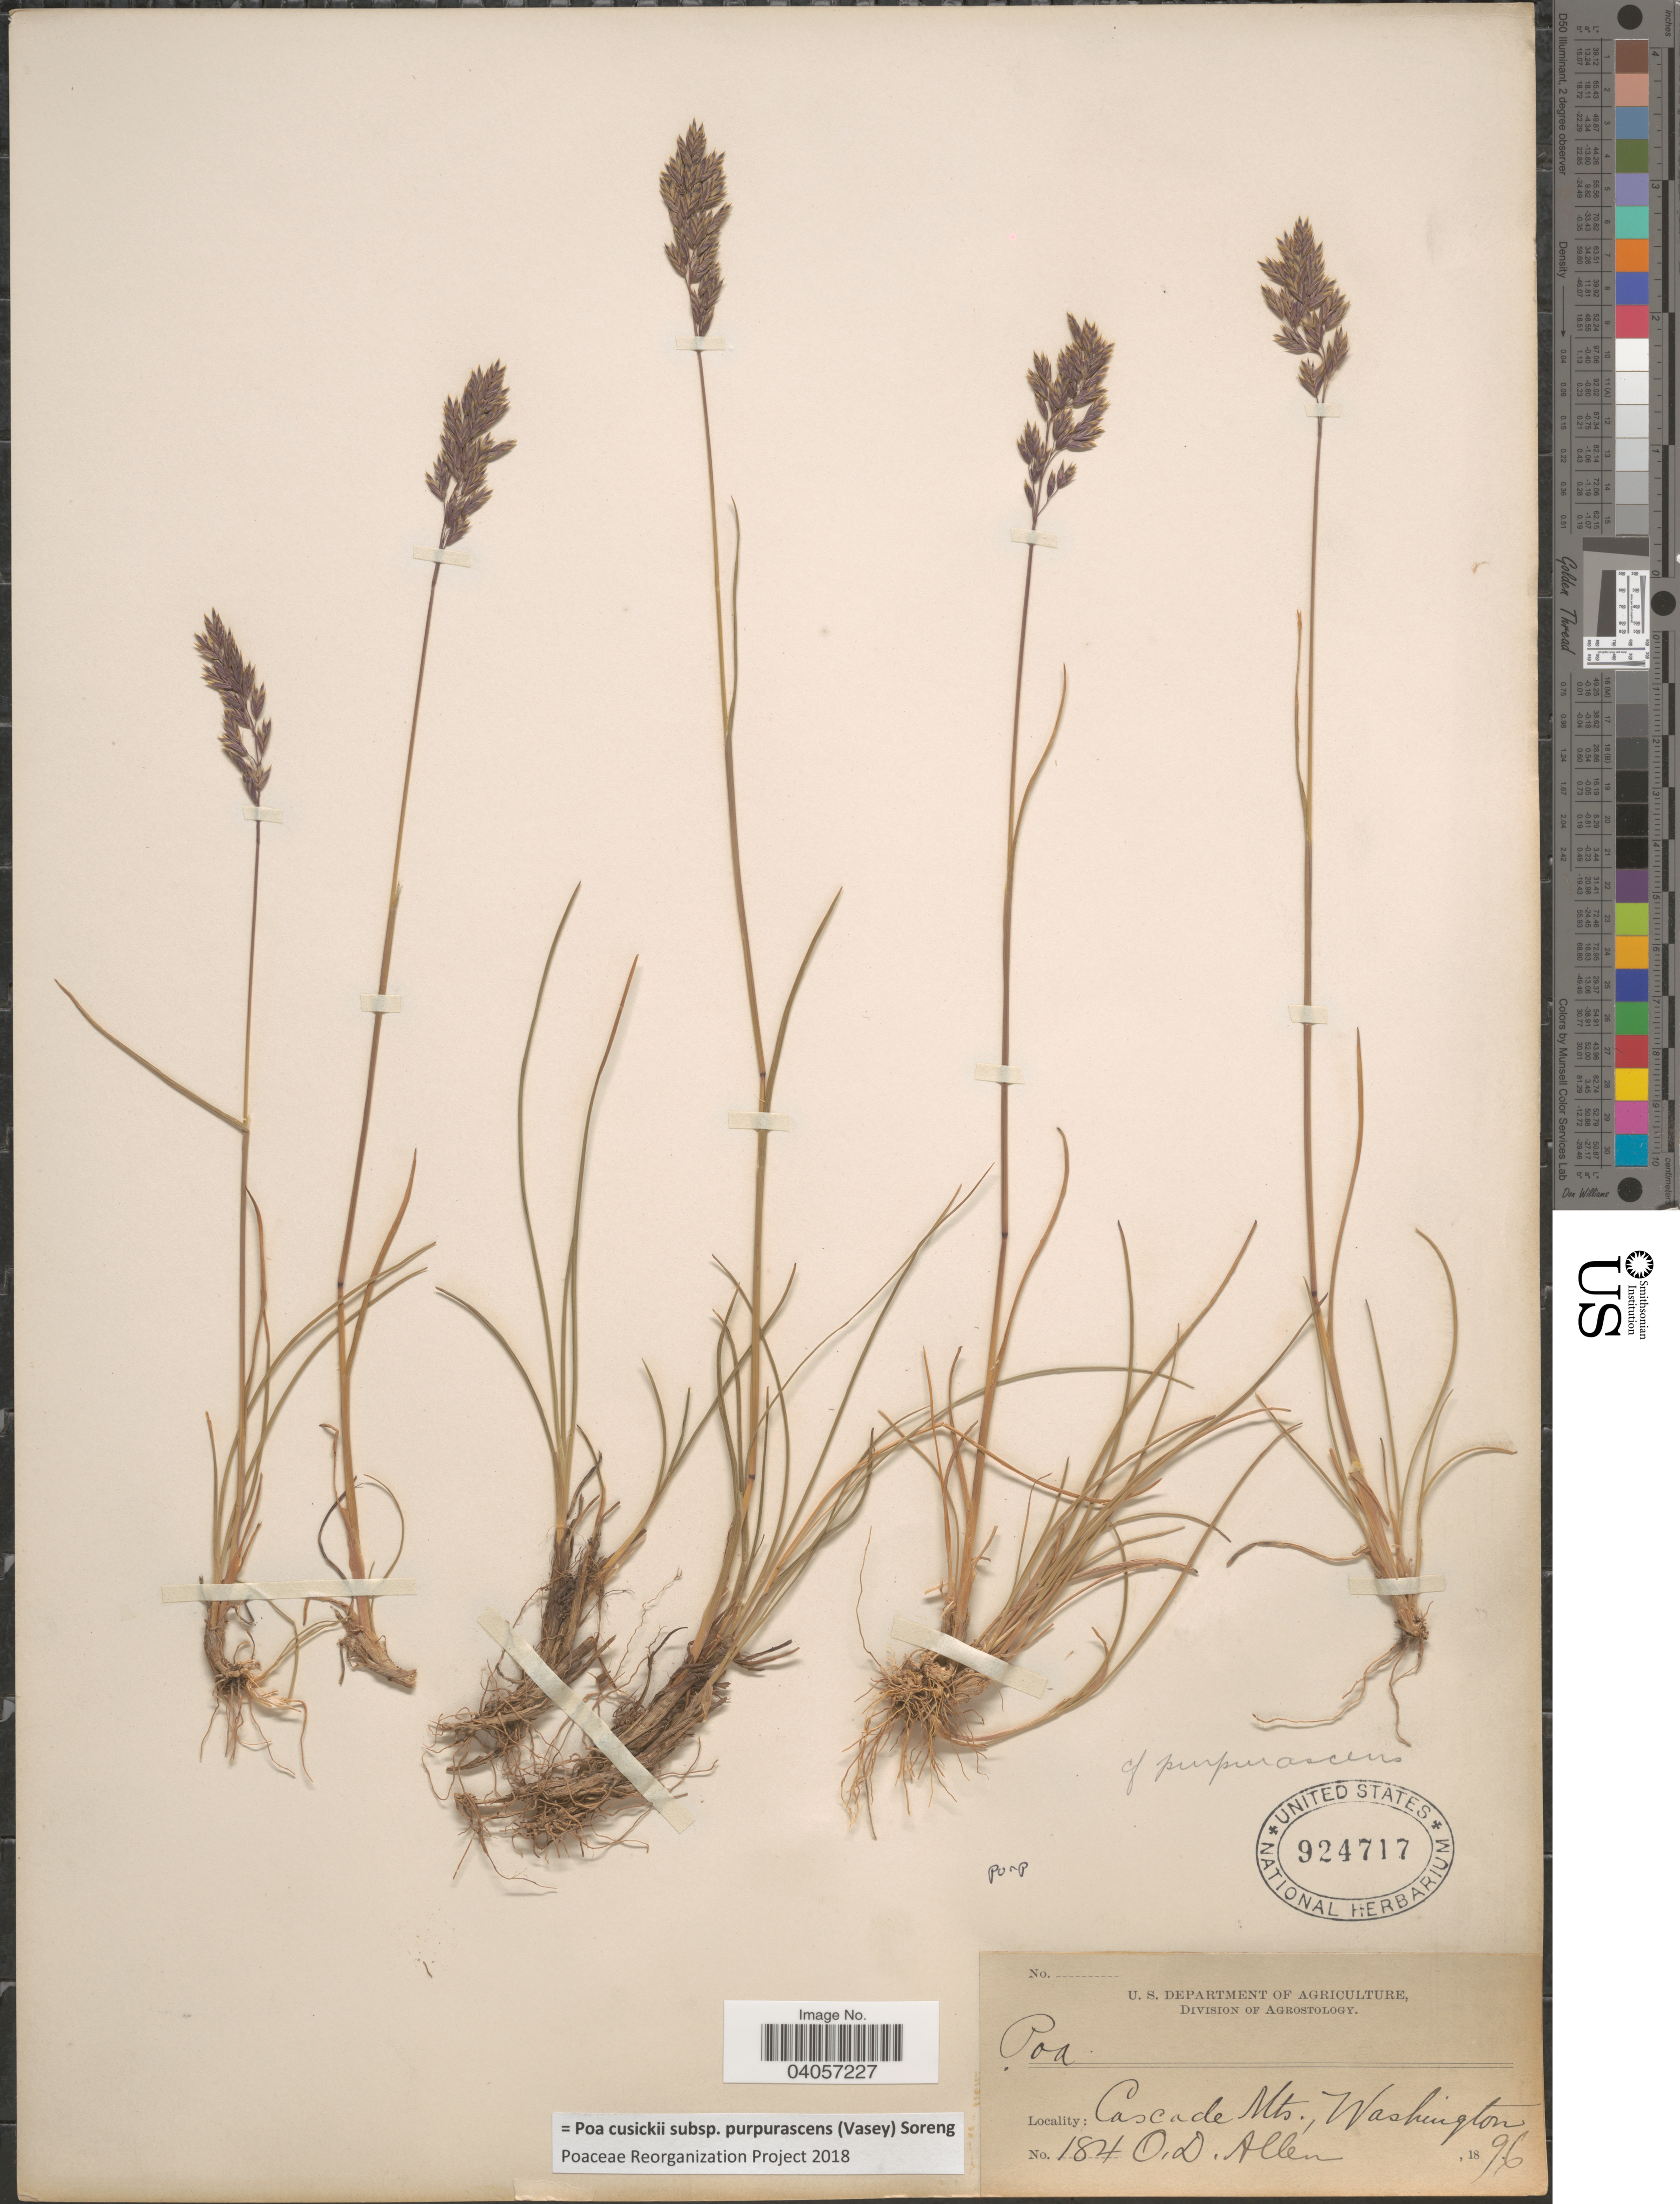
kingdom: Plantae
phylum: Tracheophyta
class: Liliopsida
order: Poales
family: Poaceae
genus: Poa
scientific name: Poa cusickii subsp. purpurascens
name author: (Vasey) Soreng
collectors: O. D. Allen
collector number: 184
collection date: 1896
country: United States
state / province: Washington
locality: Cascade Mts.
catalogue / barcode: US 924717